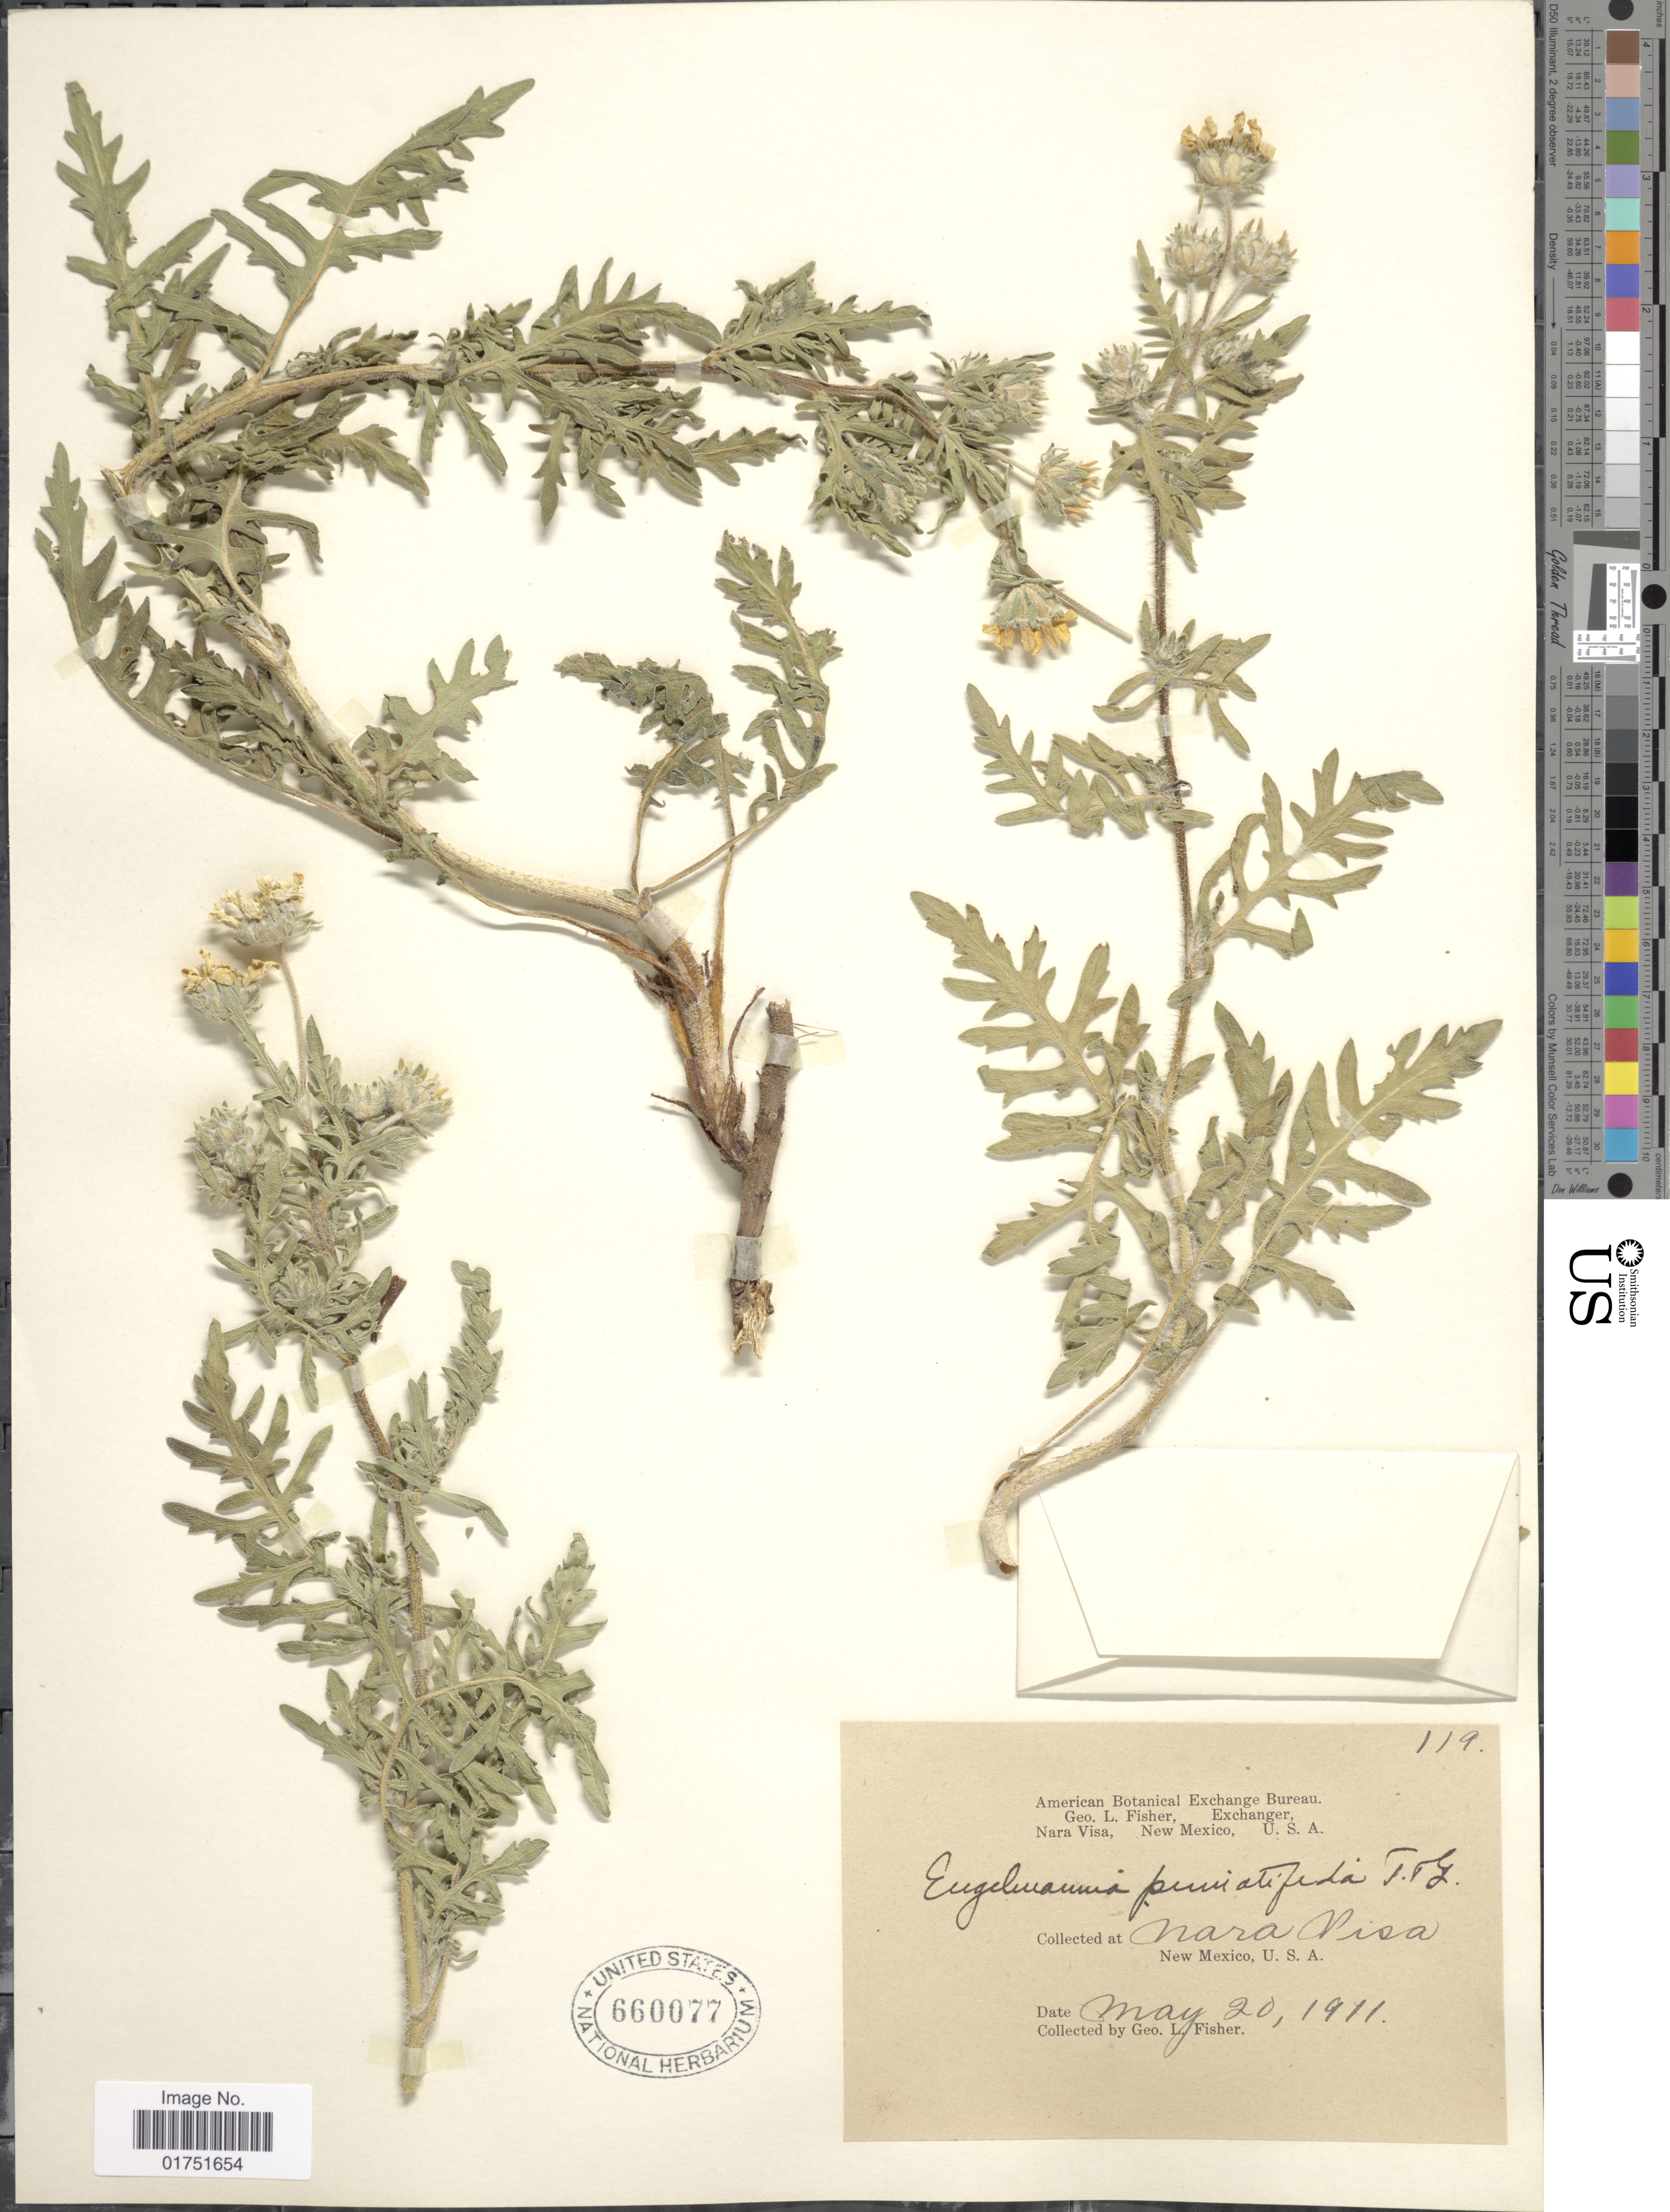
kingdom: Plantae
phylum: Tracheophyta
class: Magnoliopsida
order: Asterales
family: Asteraceae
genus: Engelmannia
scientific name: Engelmannia pinnatifida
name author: Torr. & A. Gray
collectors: G. L. Fisher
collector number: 119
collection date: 1911-05-20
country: United States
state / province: New Mexico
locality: Nara Pisa, U.S.A.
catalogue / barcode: US 660077